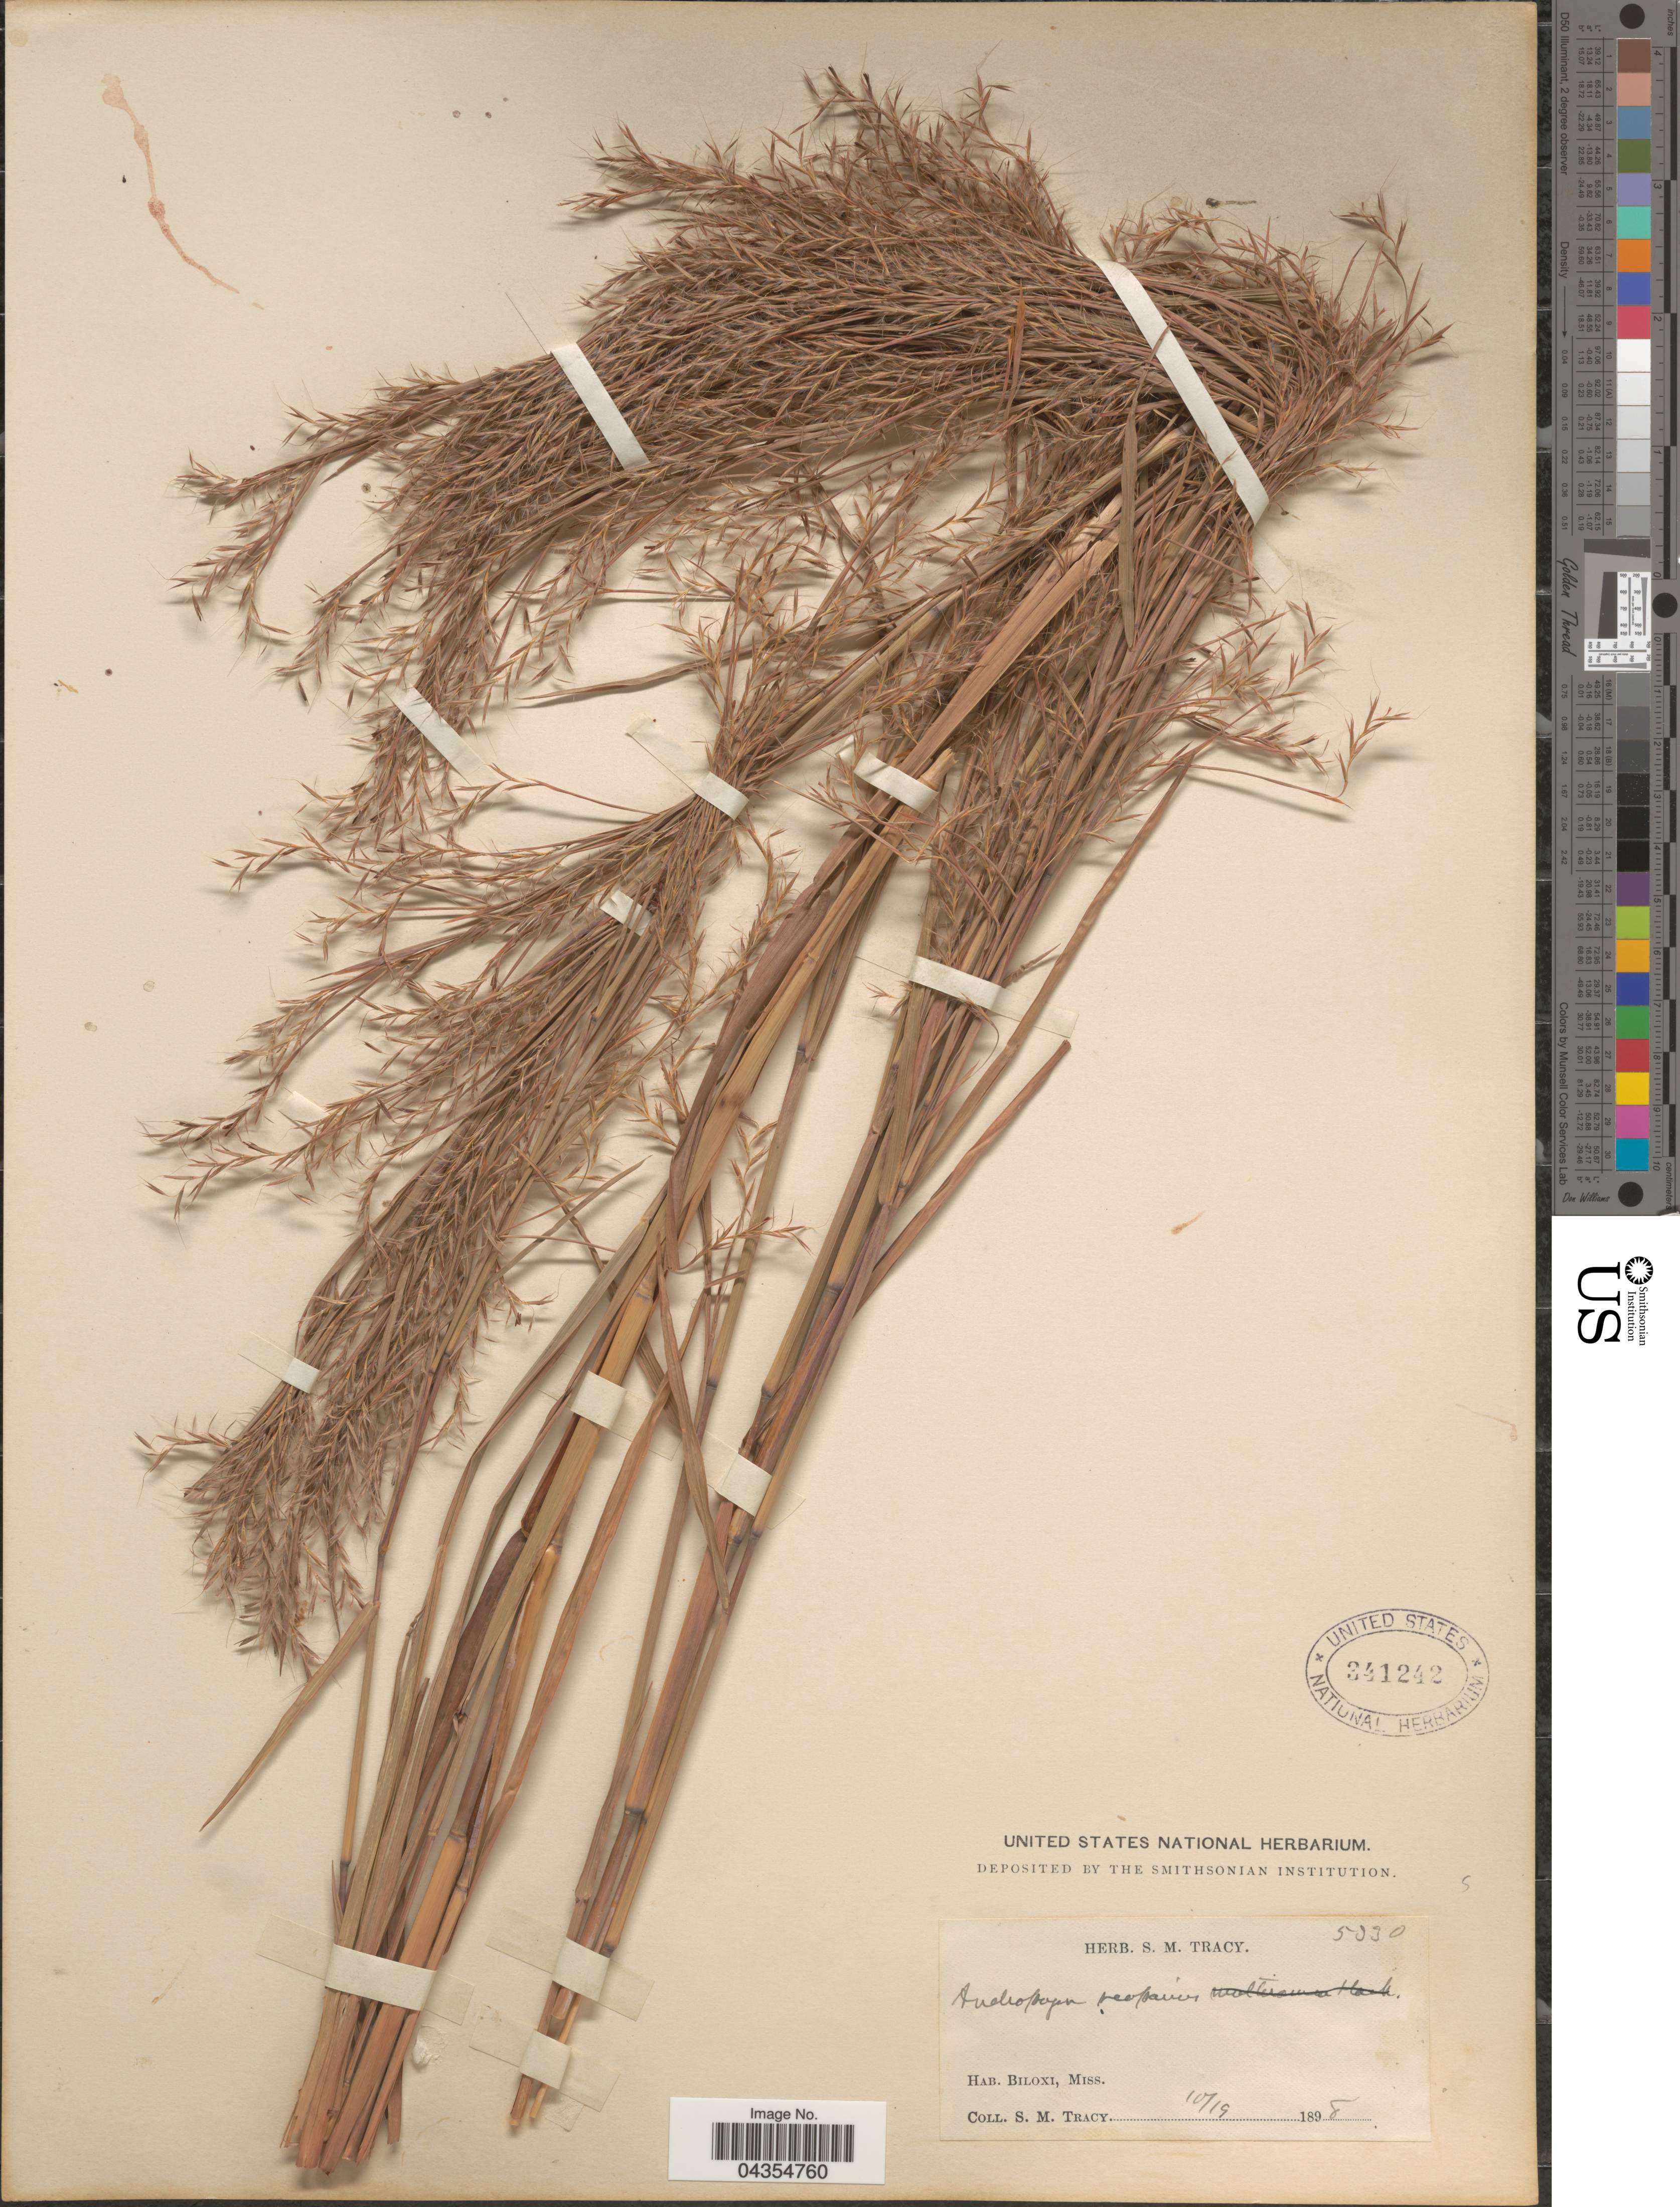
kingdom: Plantae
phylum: Tracheophyta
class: Liliopsida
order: Poales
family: Poaceae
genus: Schizachyrium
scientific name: Schizachyrium sanguineum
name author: (Retz.) Alston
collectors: S. M. Tracy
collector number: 5830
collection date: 1898-10-19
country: United States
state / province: Mississippi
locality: Biloxi.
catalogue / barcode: US 341242